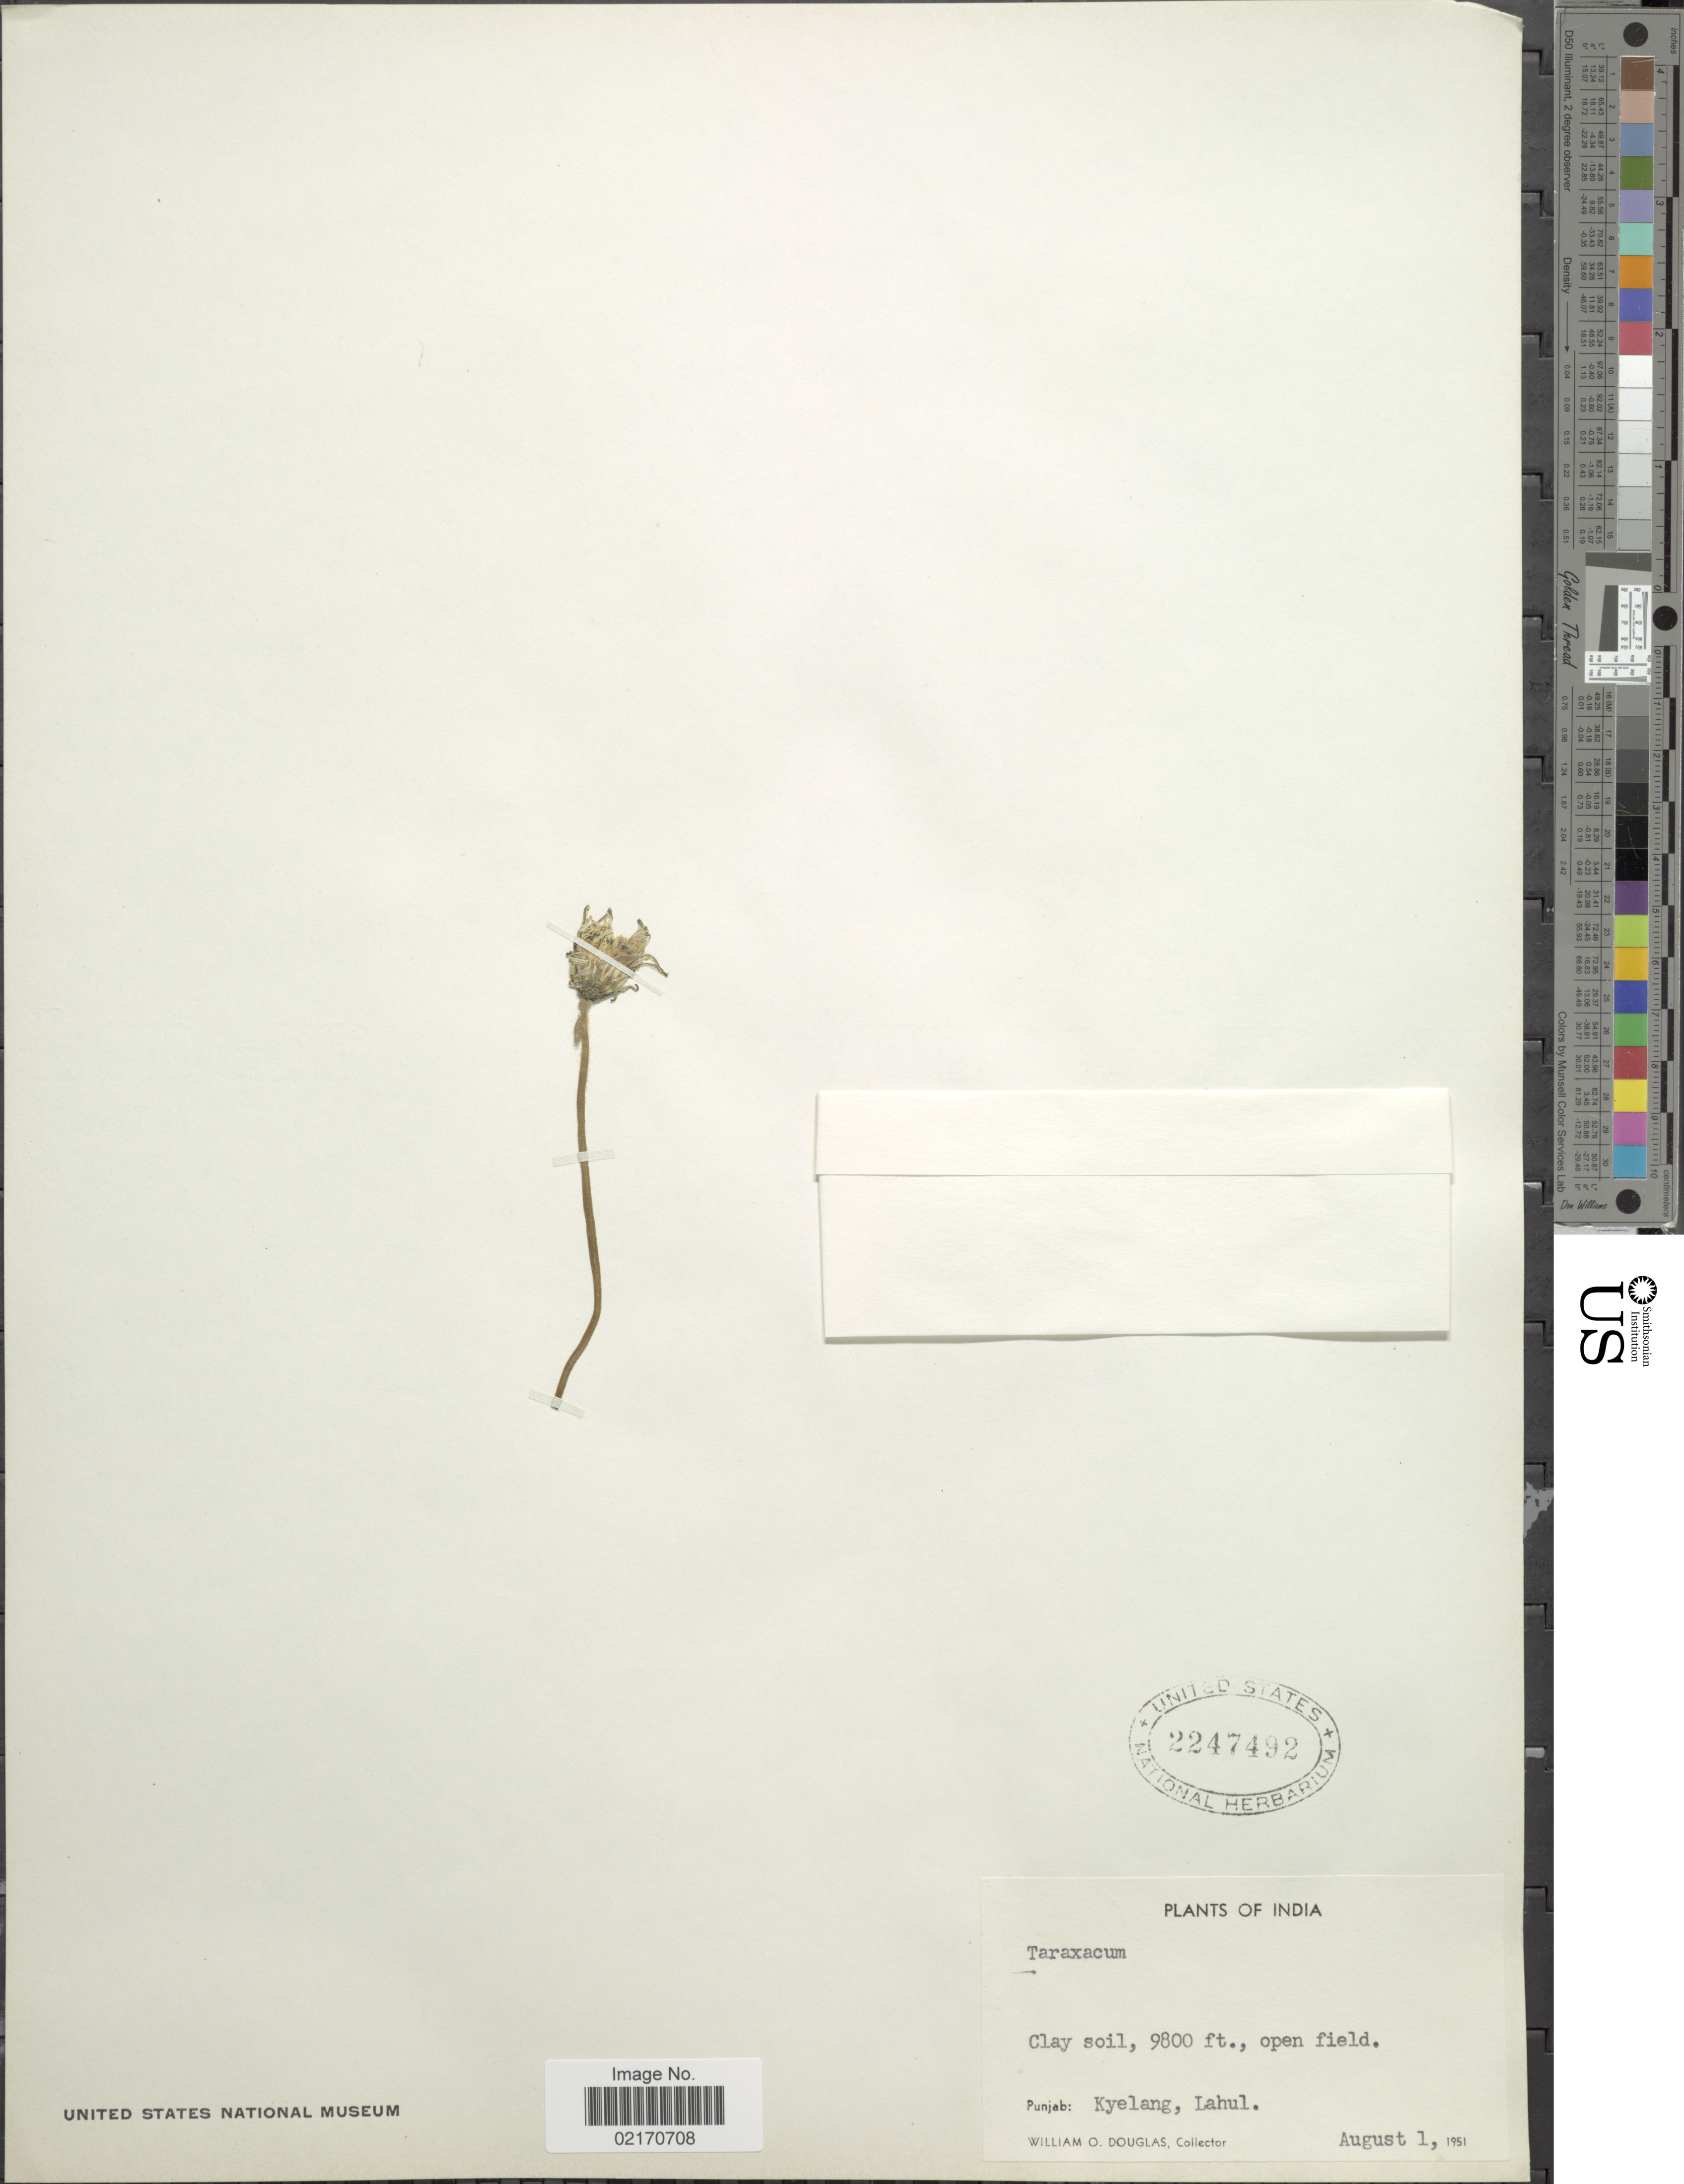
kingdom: Plantae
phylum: Tracheophyta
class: Magnoliopsida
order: Asterales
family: Asteraceae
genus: Taraxacum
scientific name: Taraxacum sp.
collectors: W. Douglas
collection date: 1951-08-01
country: India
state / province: Punjab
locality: Open field, Kyelang, Lahul.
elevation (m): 2987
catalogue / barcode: US 2247492